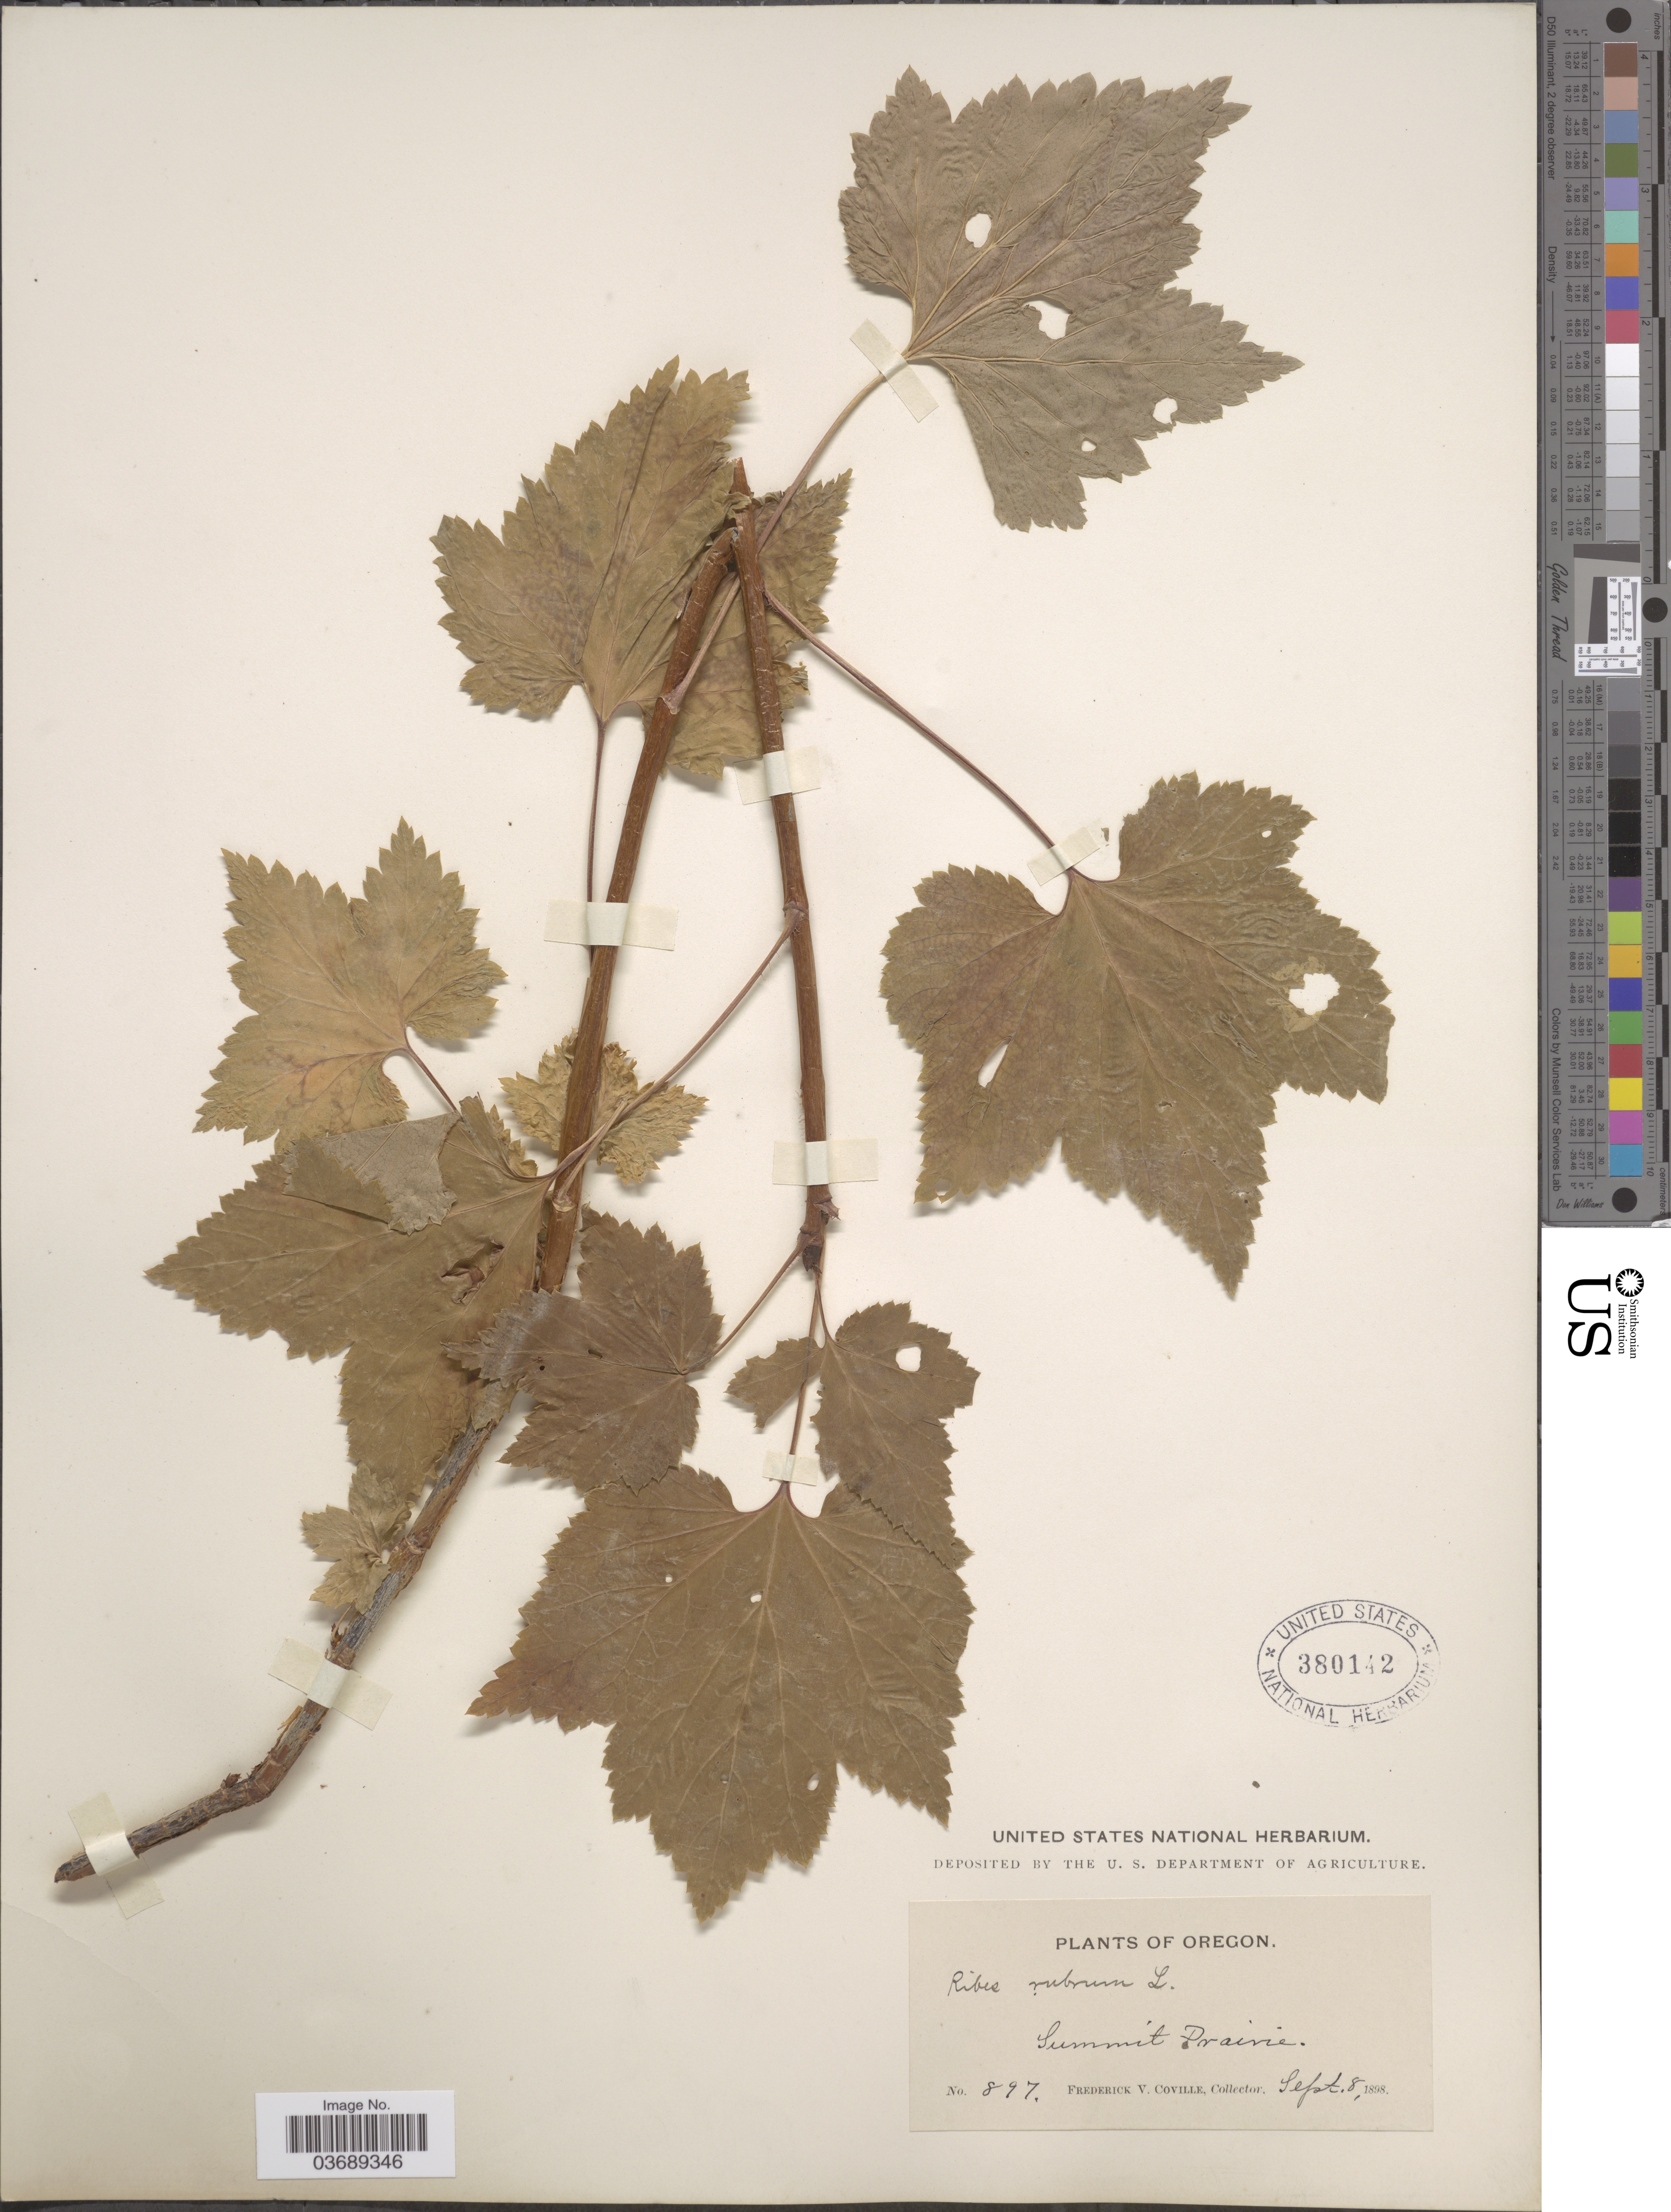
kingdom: Plantae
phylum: Tracheophyta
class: Magnoliopsida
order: Saxifragales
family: Grossulariaceae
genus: Ribes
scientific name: Ribes triste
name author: Pall.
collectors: F. V. Coville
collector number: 897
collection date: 1898-09-08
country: United States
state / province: Oregon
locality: Summit Prairie.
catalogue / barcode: US 380142